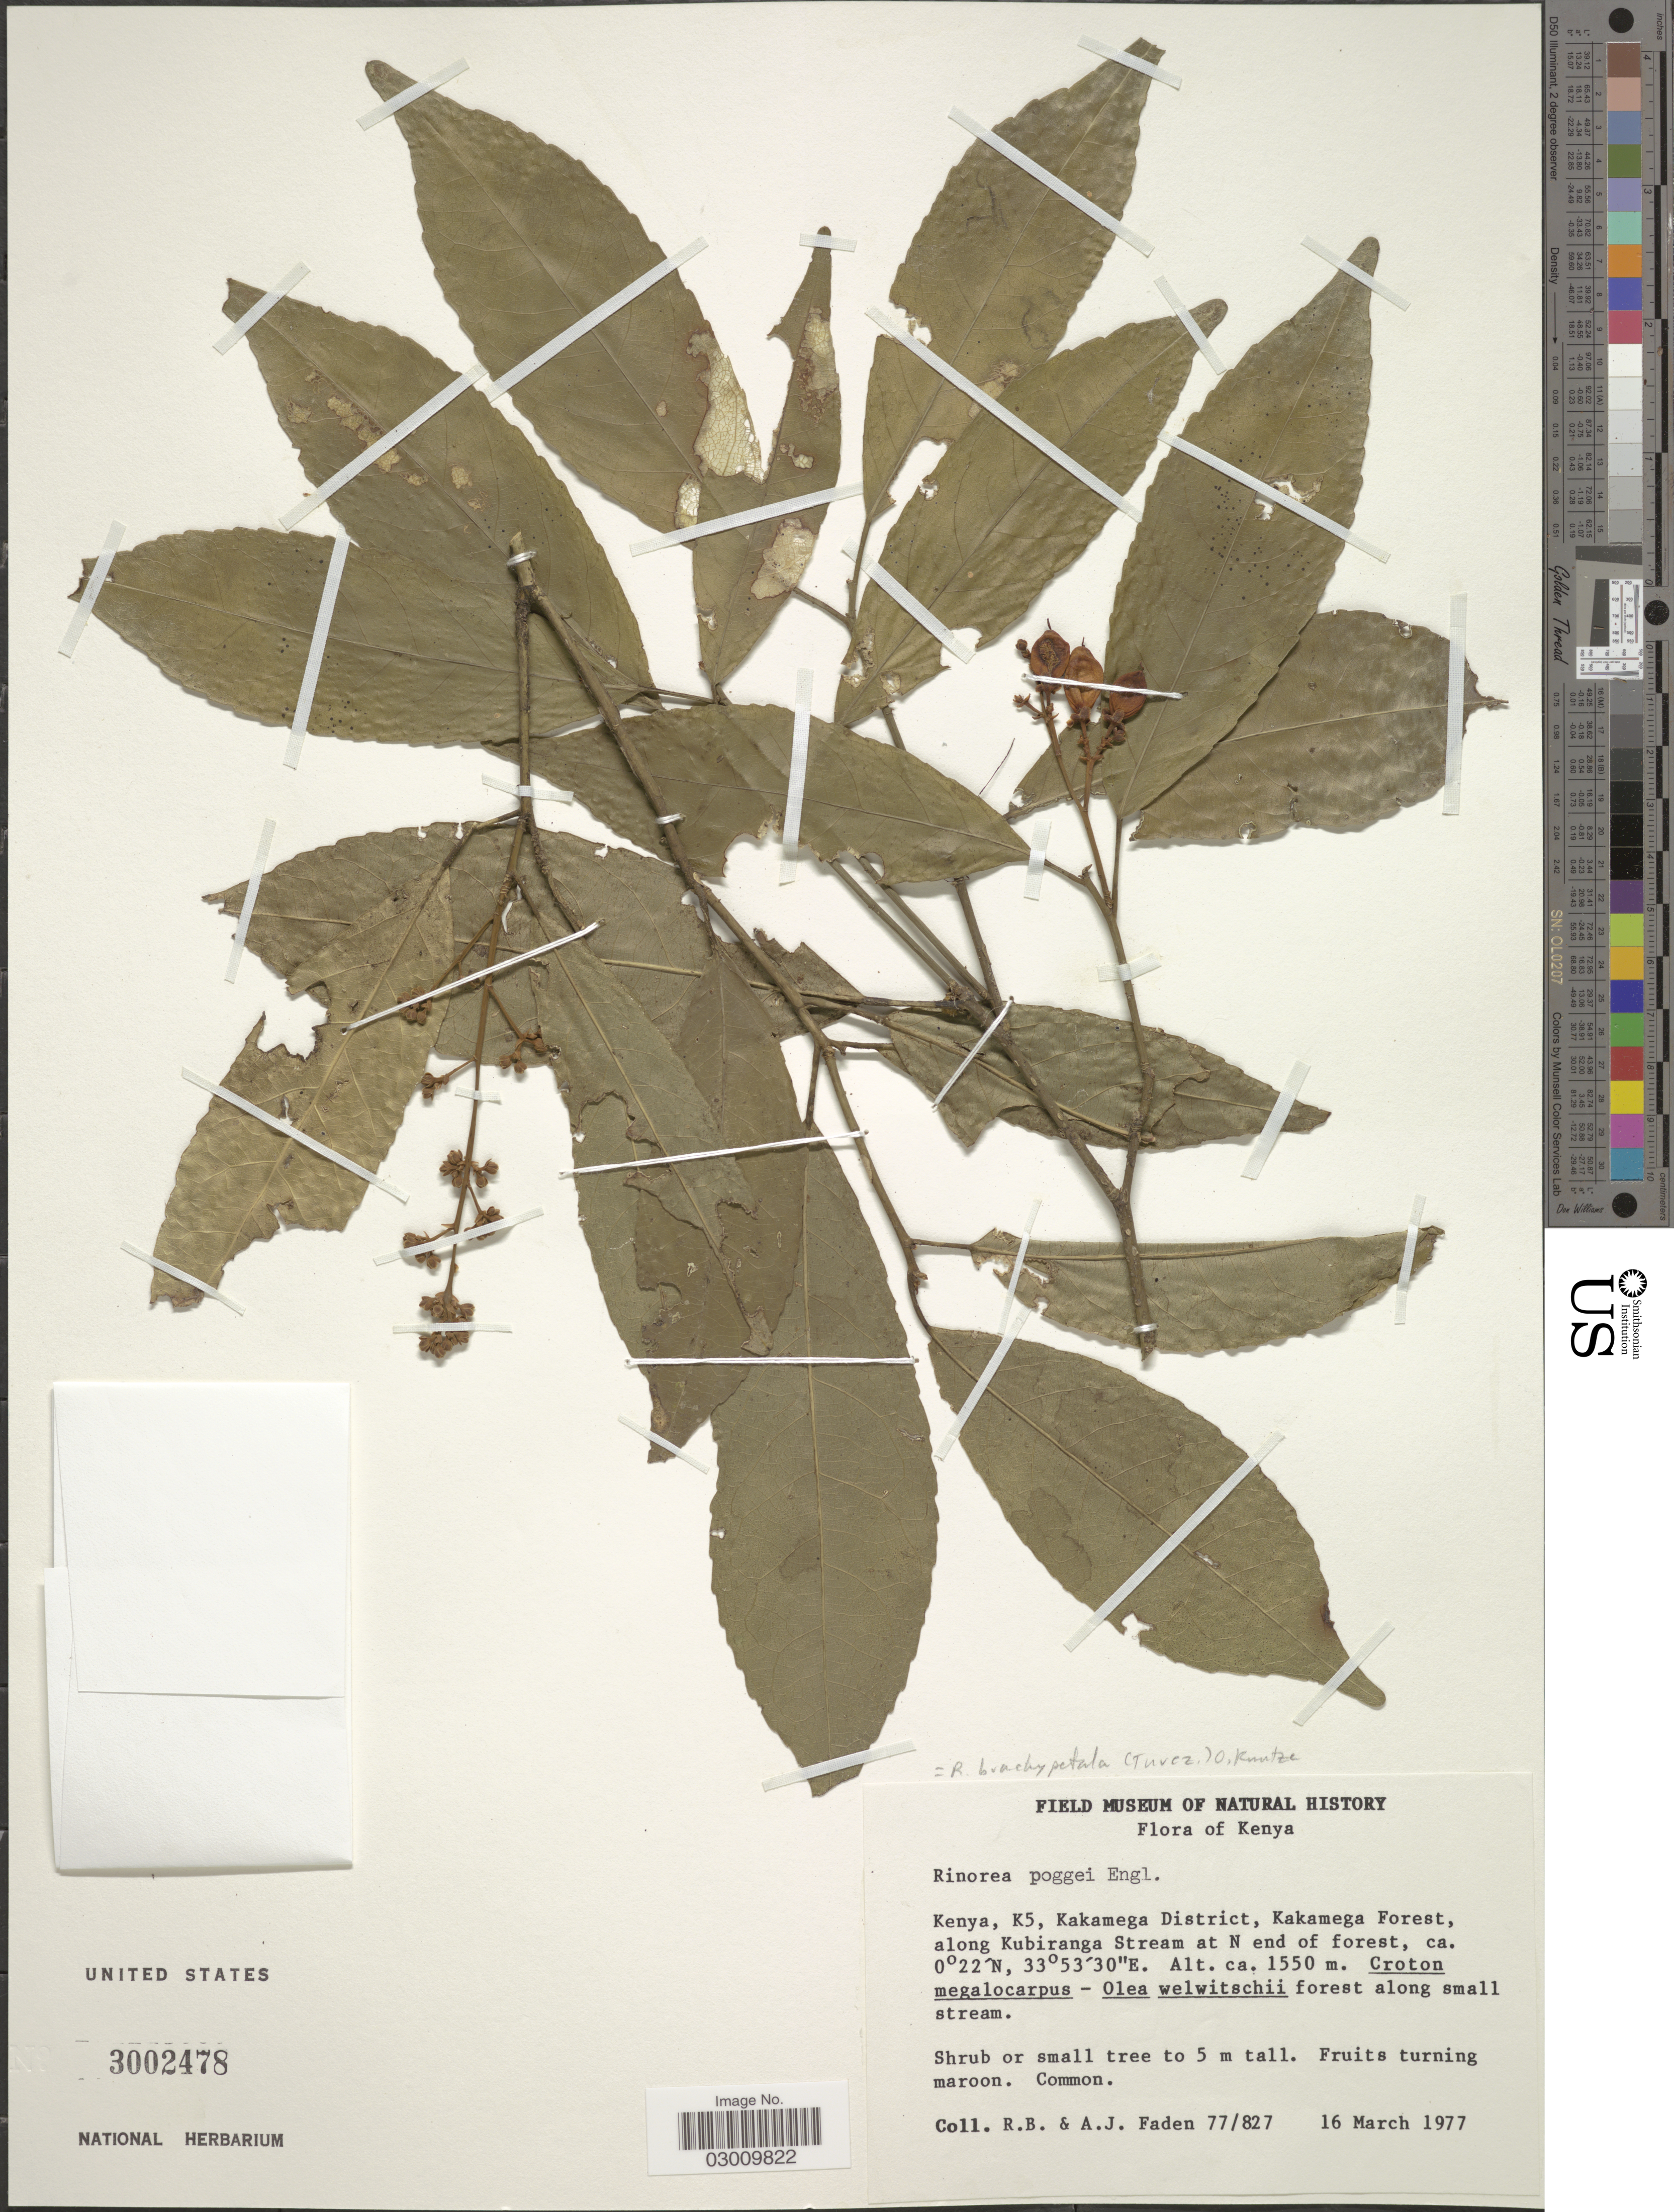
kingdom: Plantae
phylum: Tracheophyta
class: Magnoliopsida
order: Malpighiales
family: Violaceae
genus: Rinorea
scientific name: Rinorea brachypetala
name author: (Turcz.) Kuntze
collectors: R. B. Faden & A. J. Faden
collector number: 77/827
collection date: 1977-03-16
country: Kenya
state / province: Kakamega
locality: K5, Kakamega District, Kakamega Forest, along Kubiranga Stream at N end of forest.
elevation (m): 1550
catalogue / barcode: US 3002478